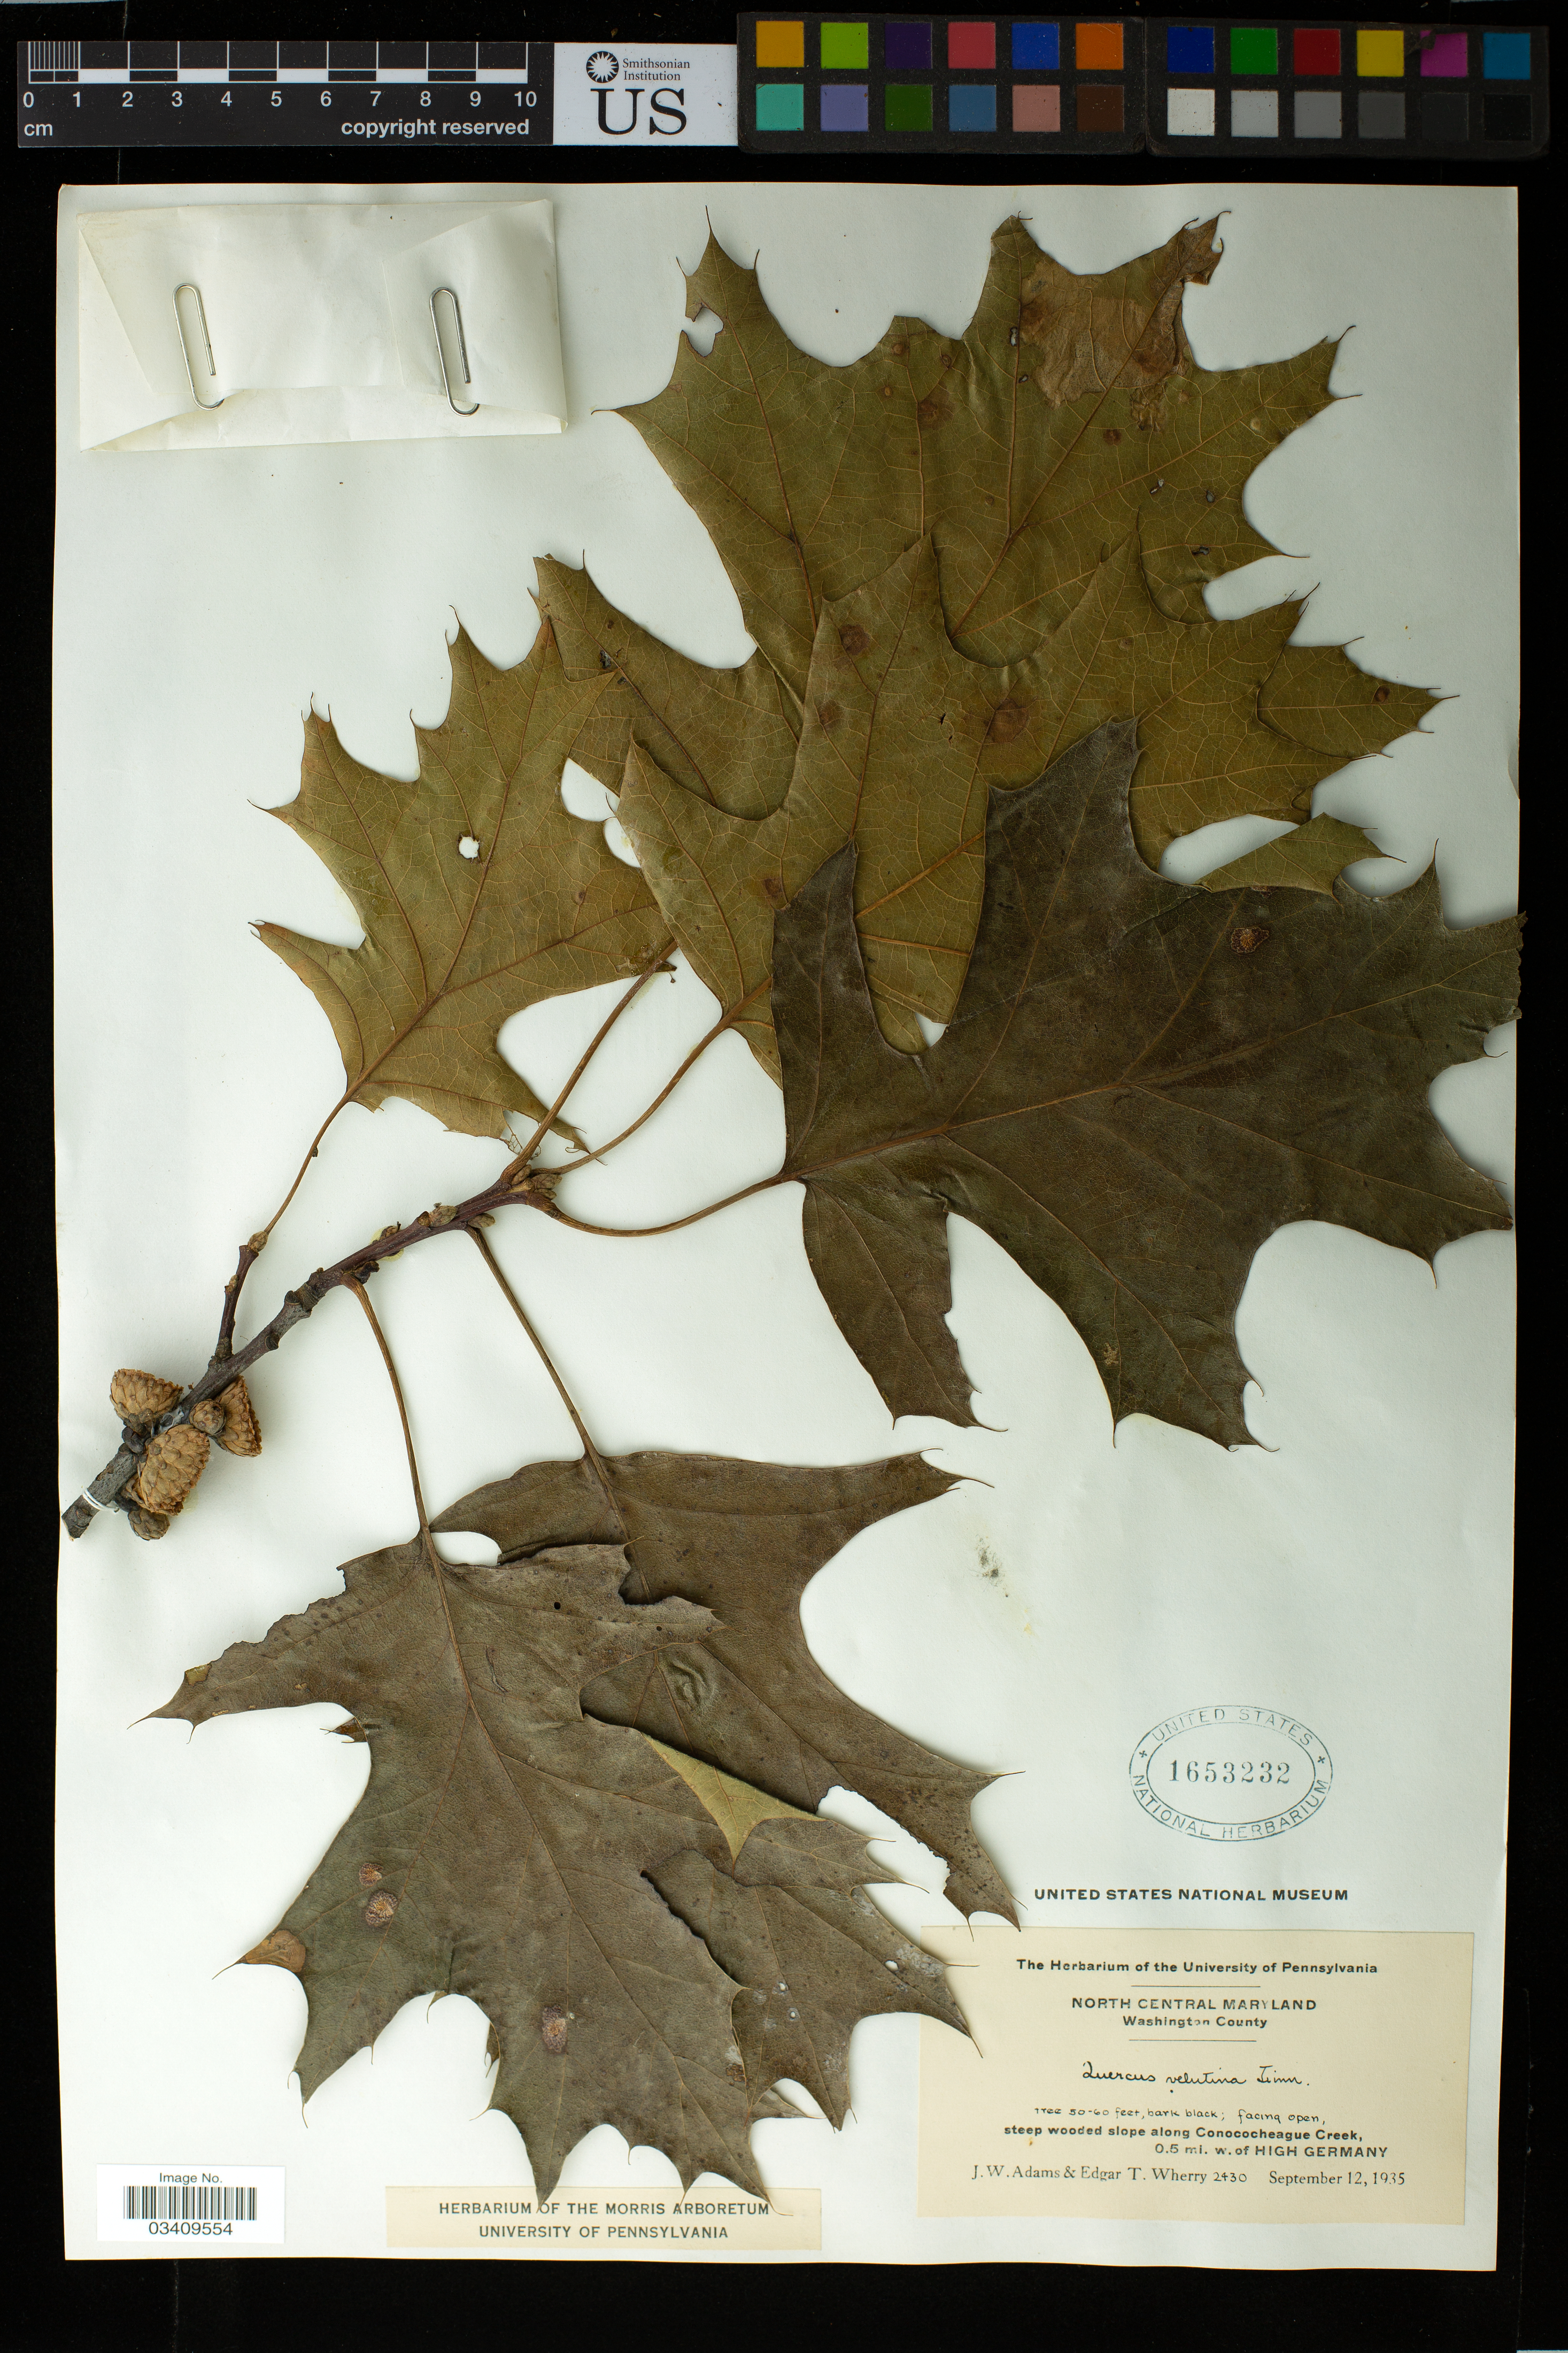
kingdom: Plantae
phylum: Tracheophyta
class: Magnoliopsida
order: Fagales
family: Fagaceae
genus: Quercus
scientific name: Quercus velutina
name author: Lam.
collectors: J. W. Adams & E. T. Wherry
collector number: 2430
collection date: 1935-09-12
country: United States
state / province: Maryland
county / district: Washington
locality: along Conococheague Creek, 0.5 mi. w. of High Germany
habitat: facing open, steep wooded slope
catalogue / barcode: US 1653232